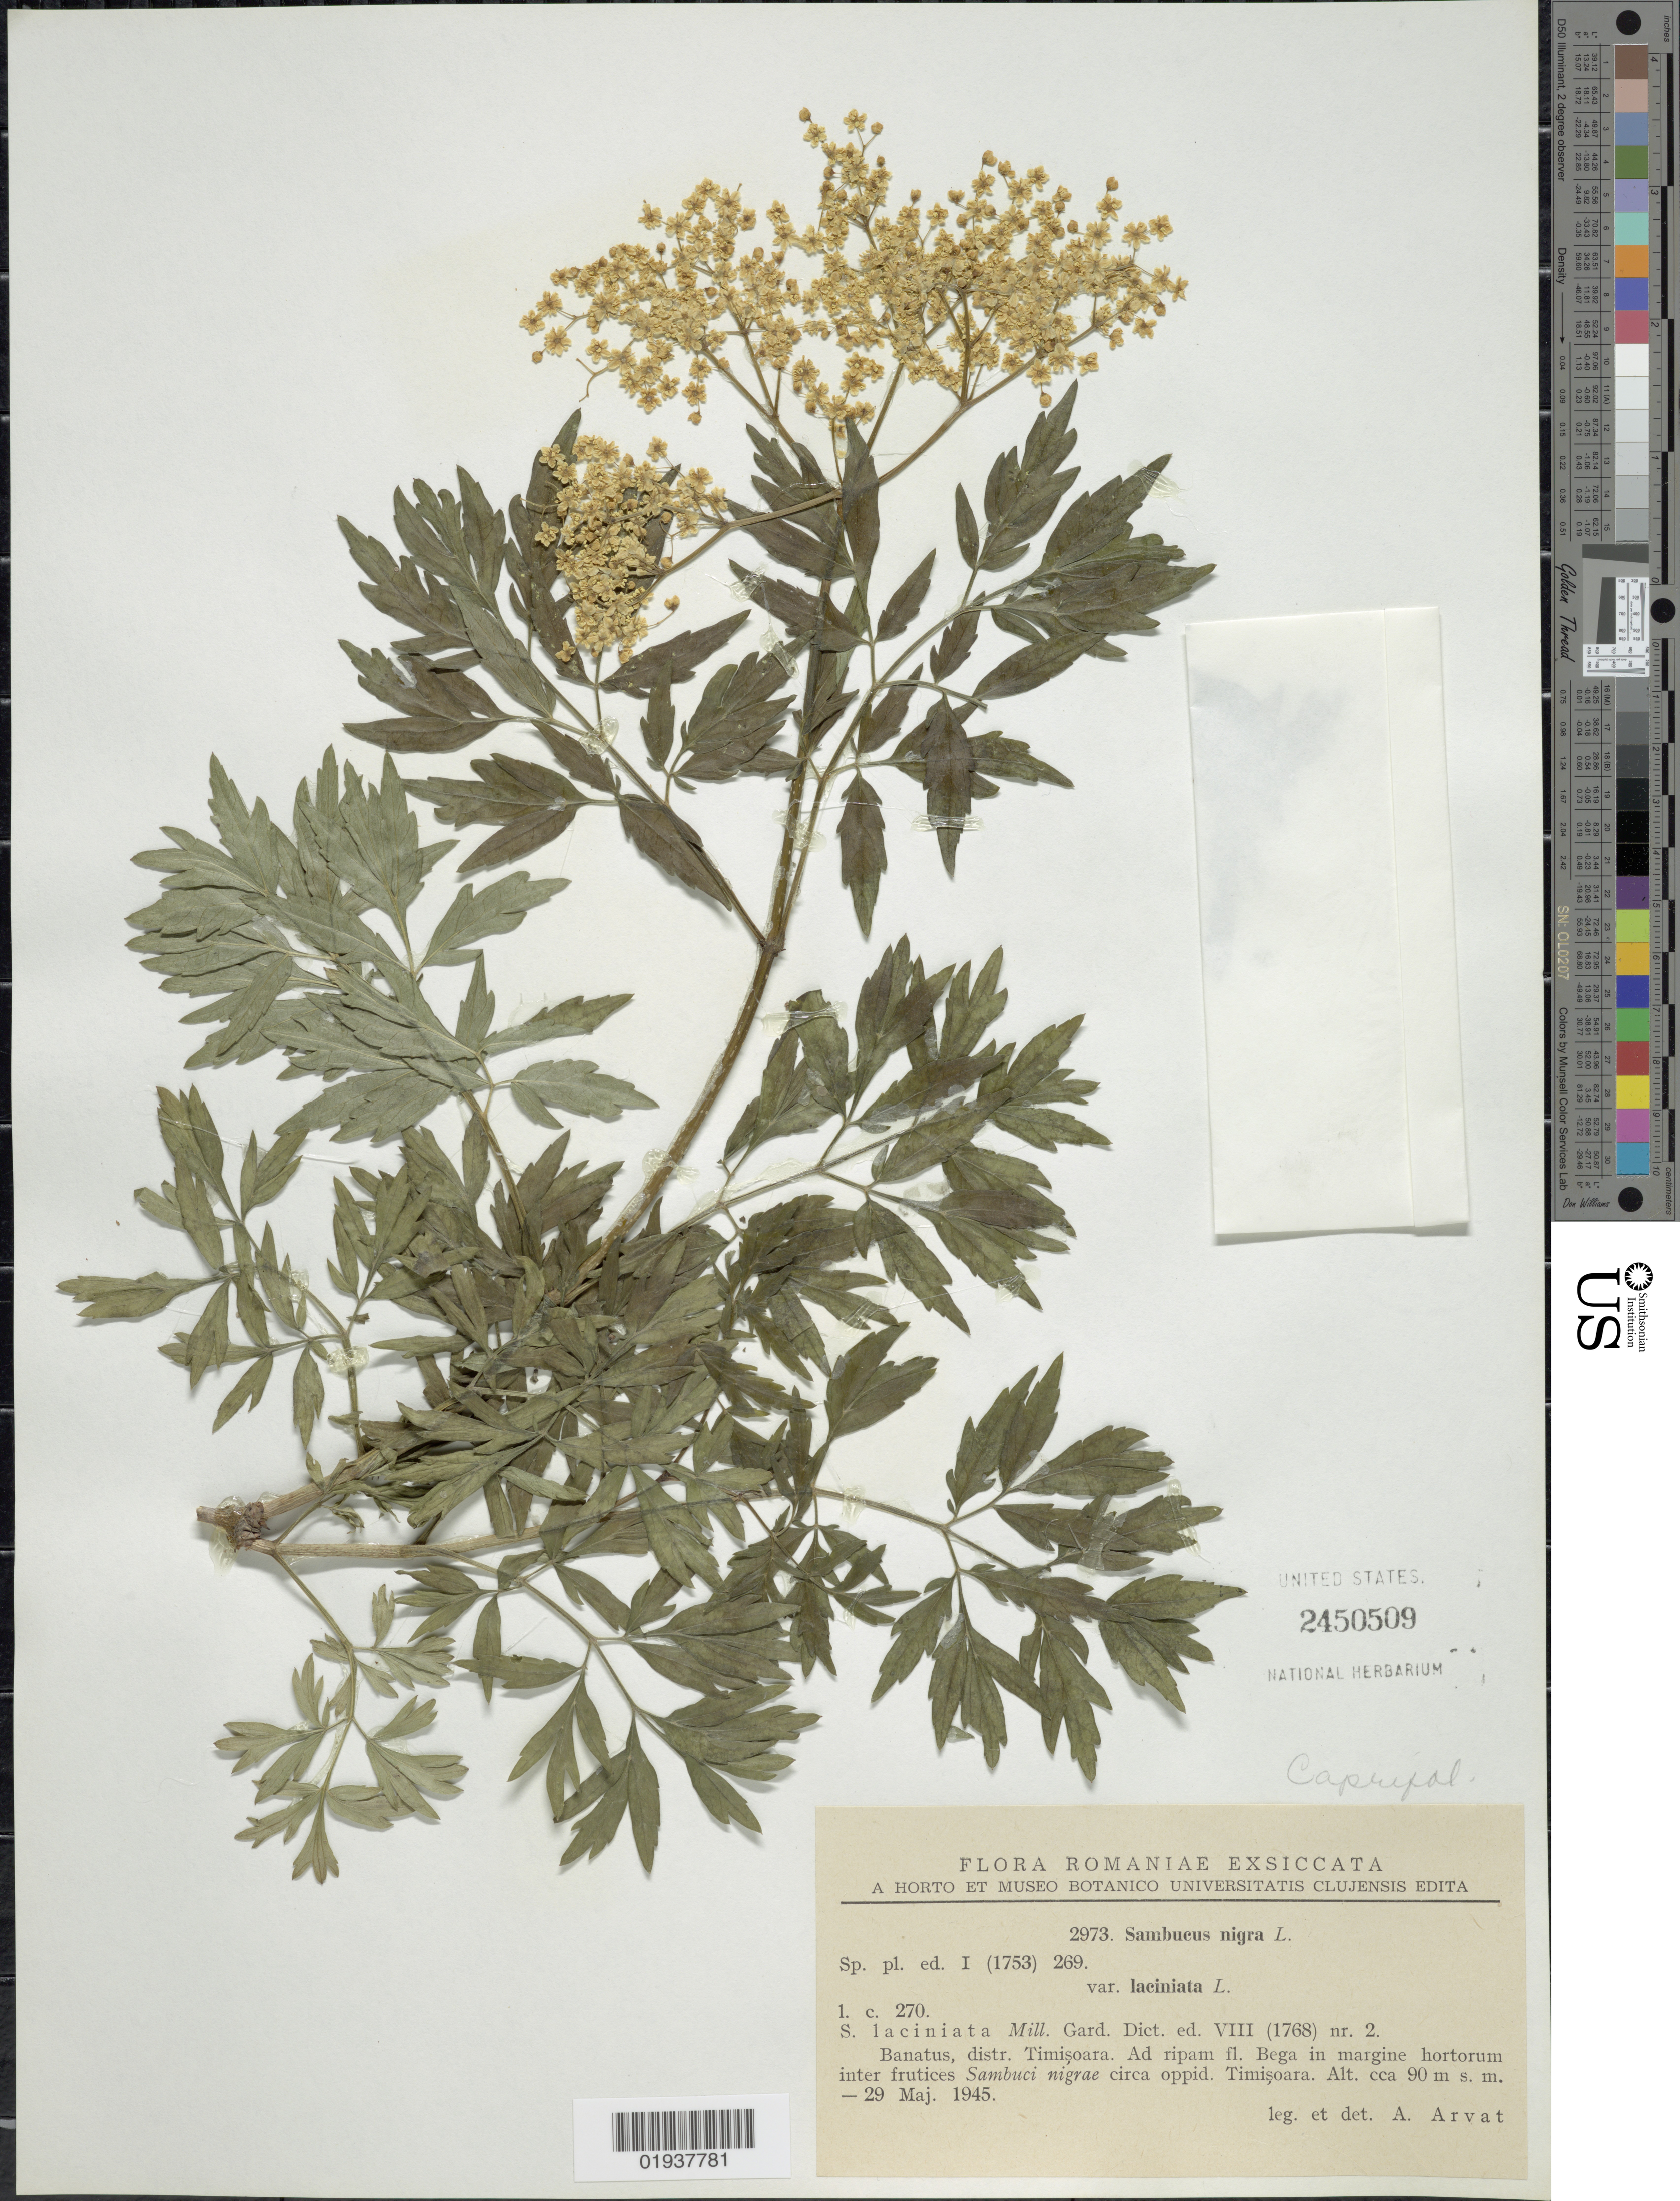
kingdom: Plantae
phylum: Tracheophyta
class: Magnoliopsida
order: Dipsacales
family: Viburnaceae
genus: Sambucus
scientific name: Sambucus nigra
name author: L.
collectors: A. Arvat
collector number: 2973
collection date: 1945-05-29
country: Romania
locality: Banatus, distr. Timisoara. Ad ripam fl. Bega in margine hortorum inter frutices Sambuci nigrae circa oppid. Timisoara.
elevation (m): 90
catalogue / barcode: US 2450509